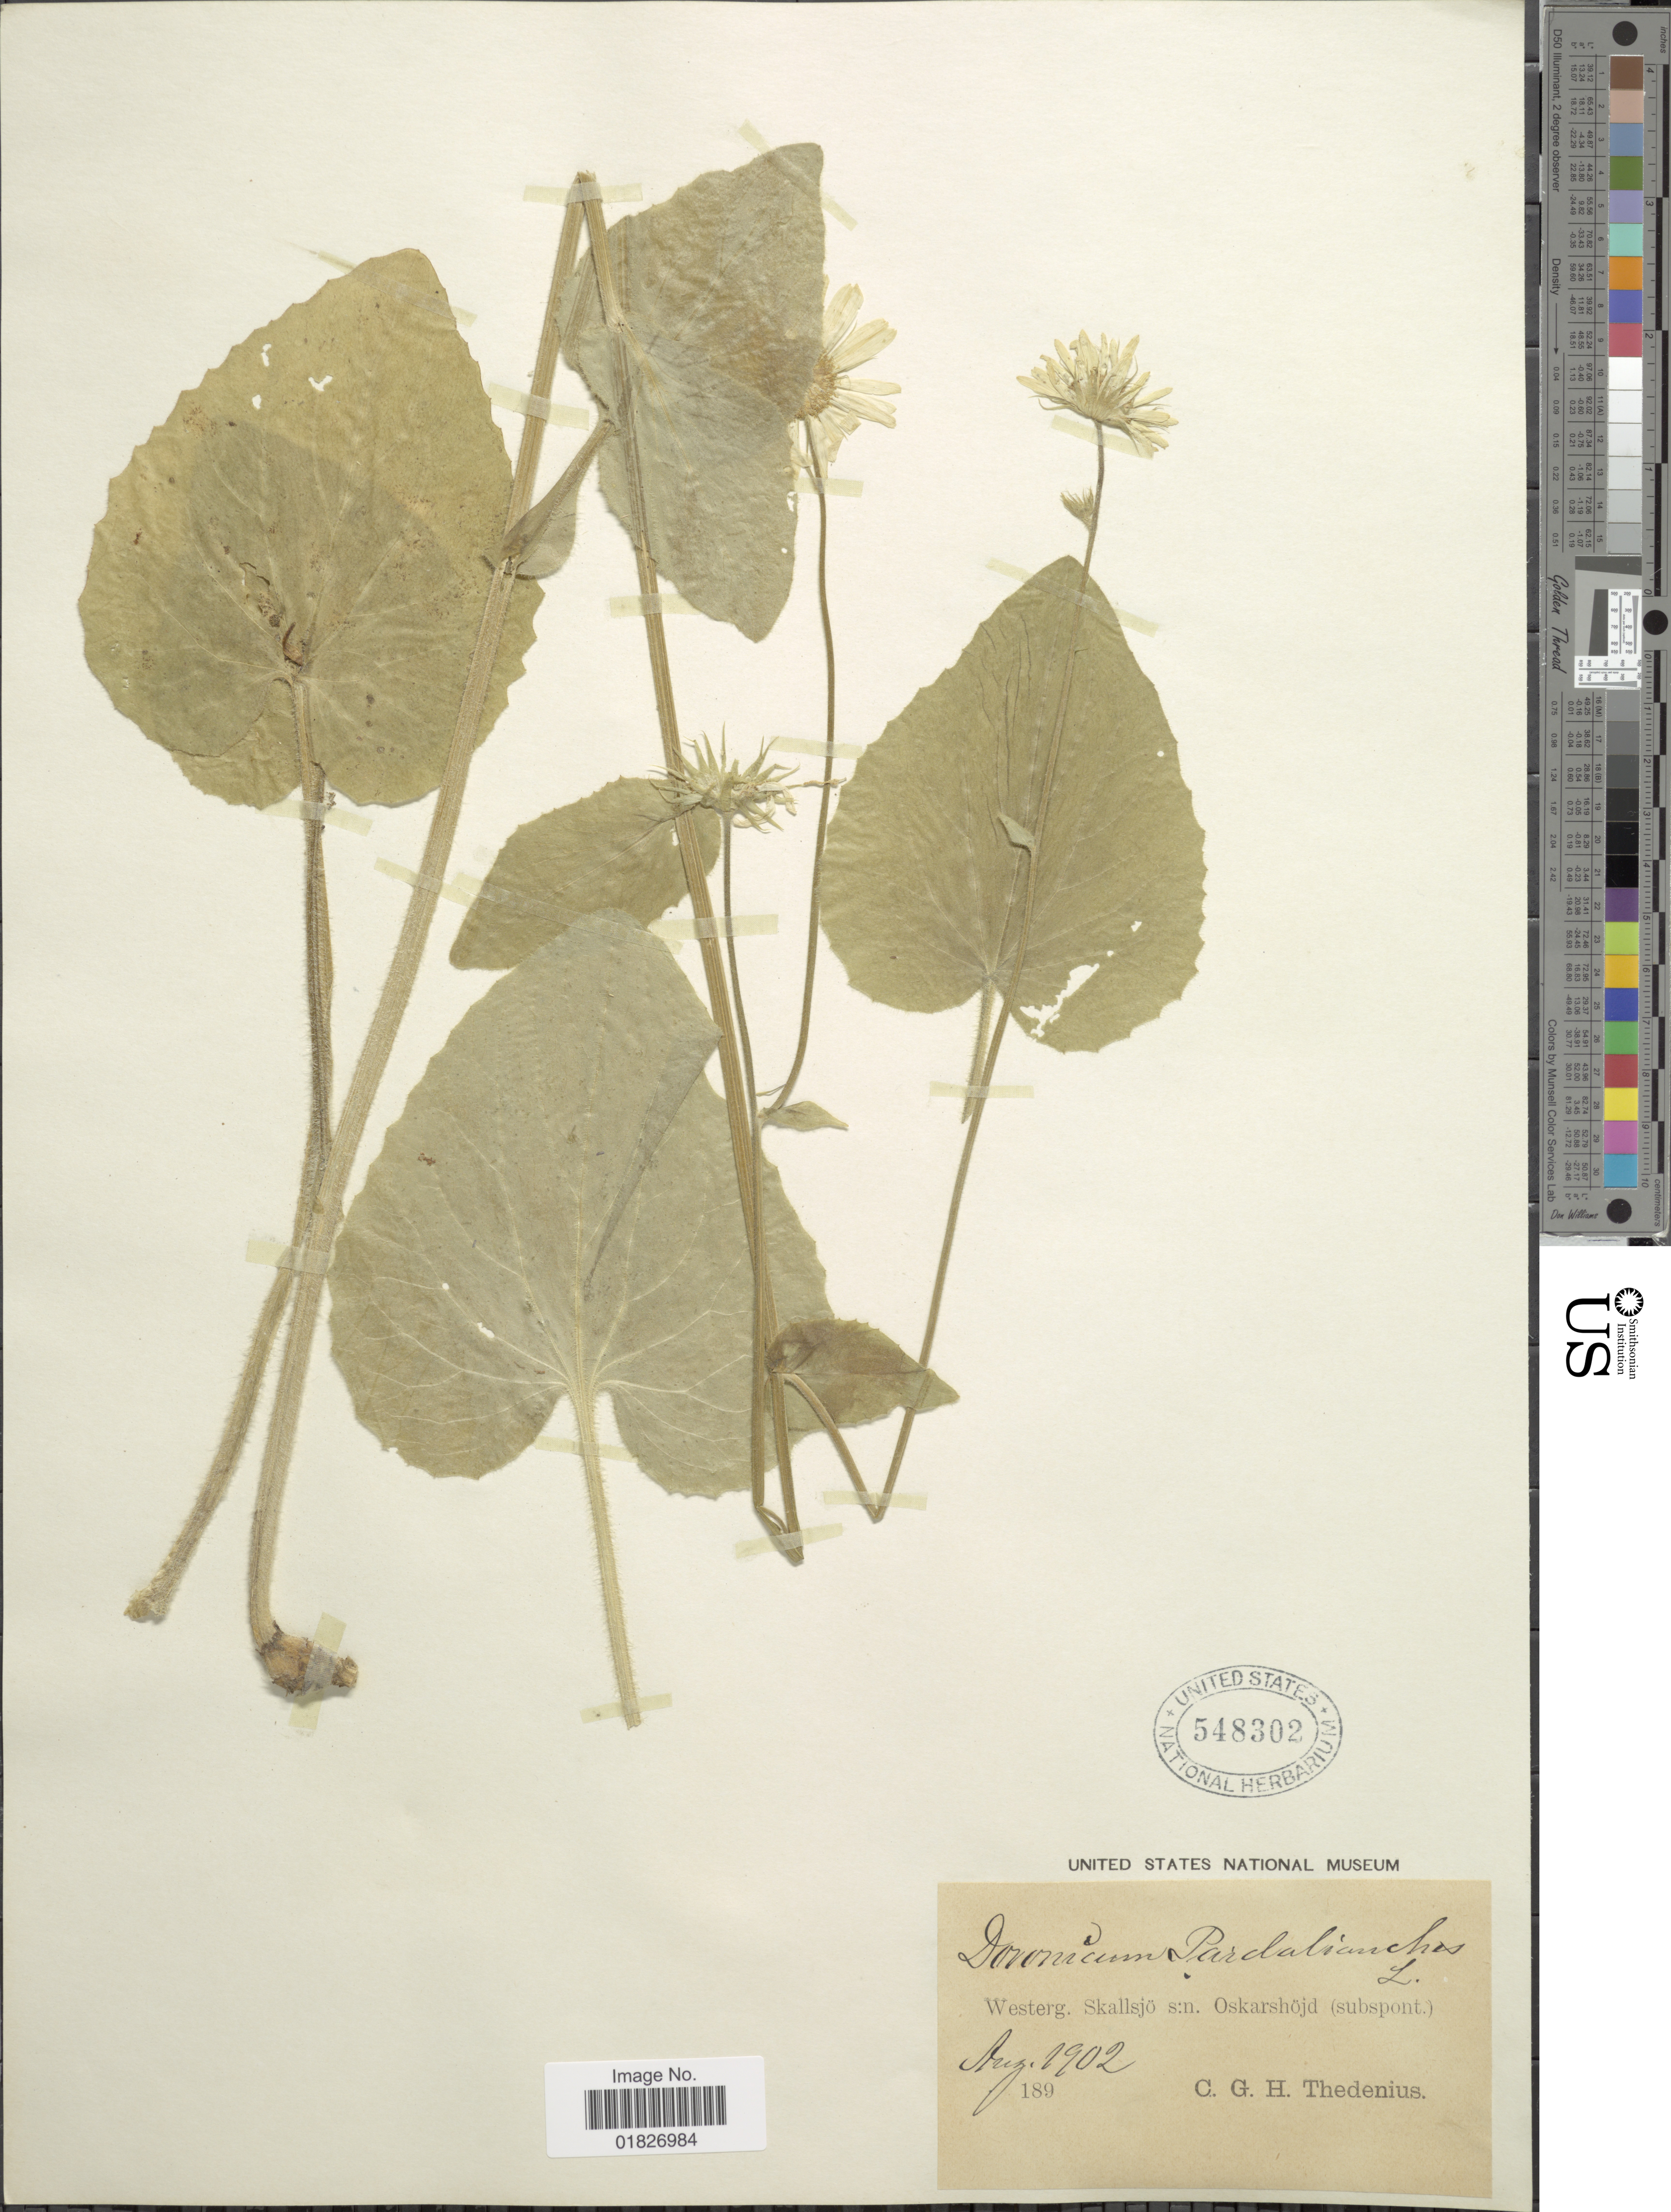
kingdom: Plantae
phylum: Tracheophyta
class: Magnoliopsida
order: Asterales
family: Asteraceae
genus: Doronicum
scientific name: Doronicum pardalianches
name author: L.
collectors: C. Thedenius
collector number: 189*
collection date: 1902-08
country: Sweden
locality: Westerg. Skallsjo s:n Oskarshojd (subspont.)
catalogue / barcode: US 548302